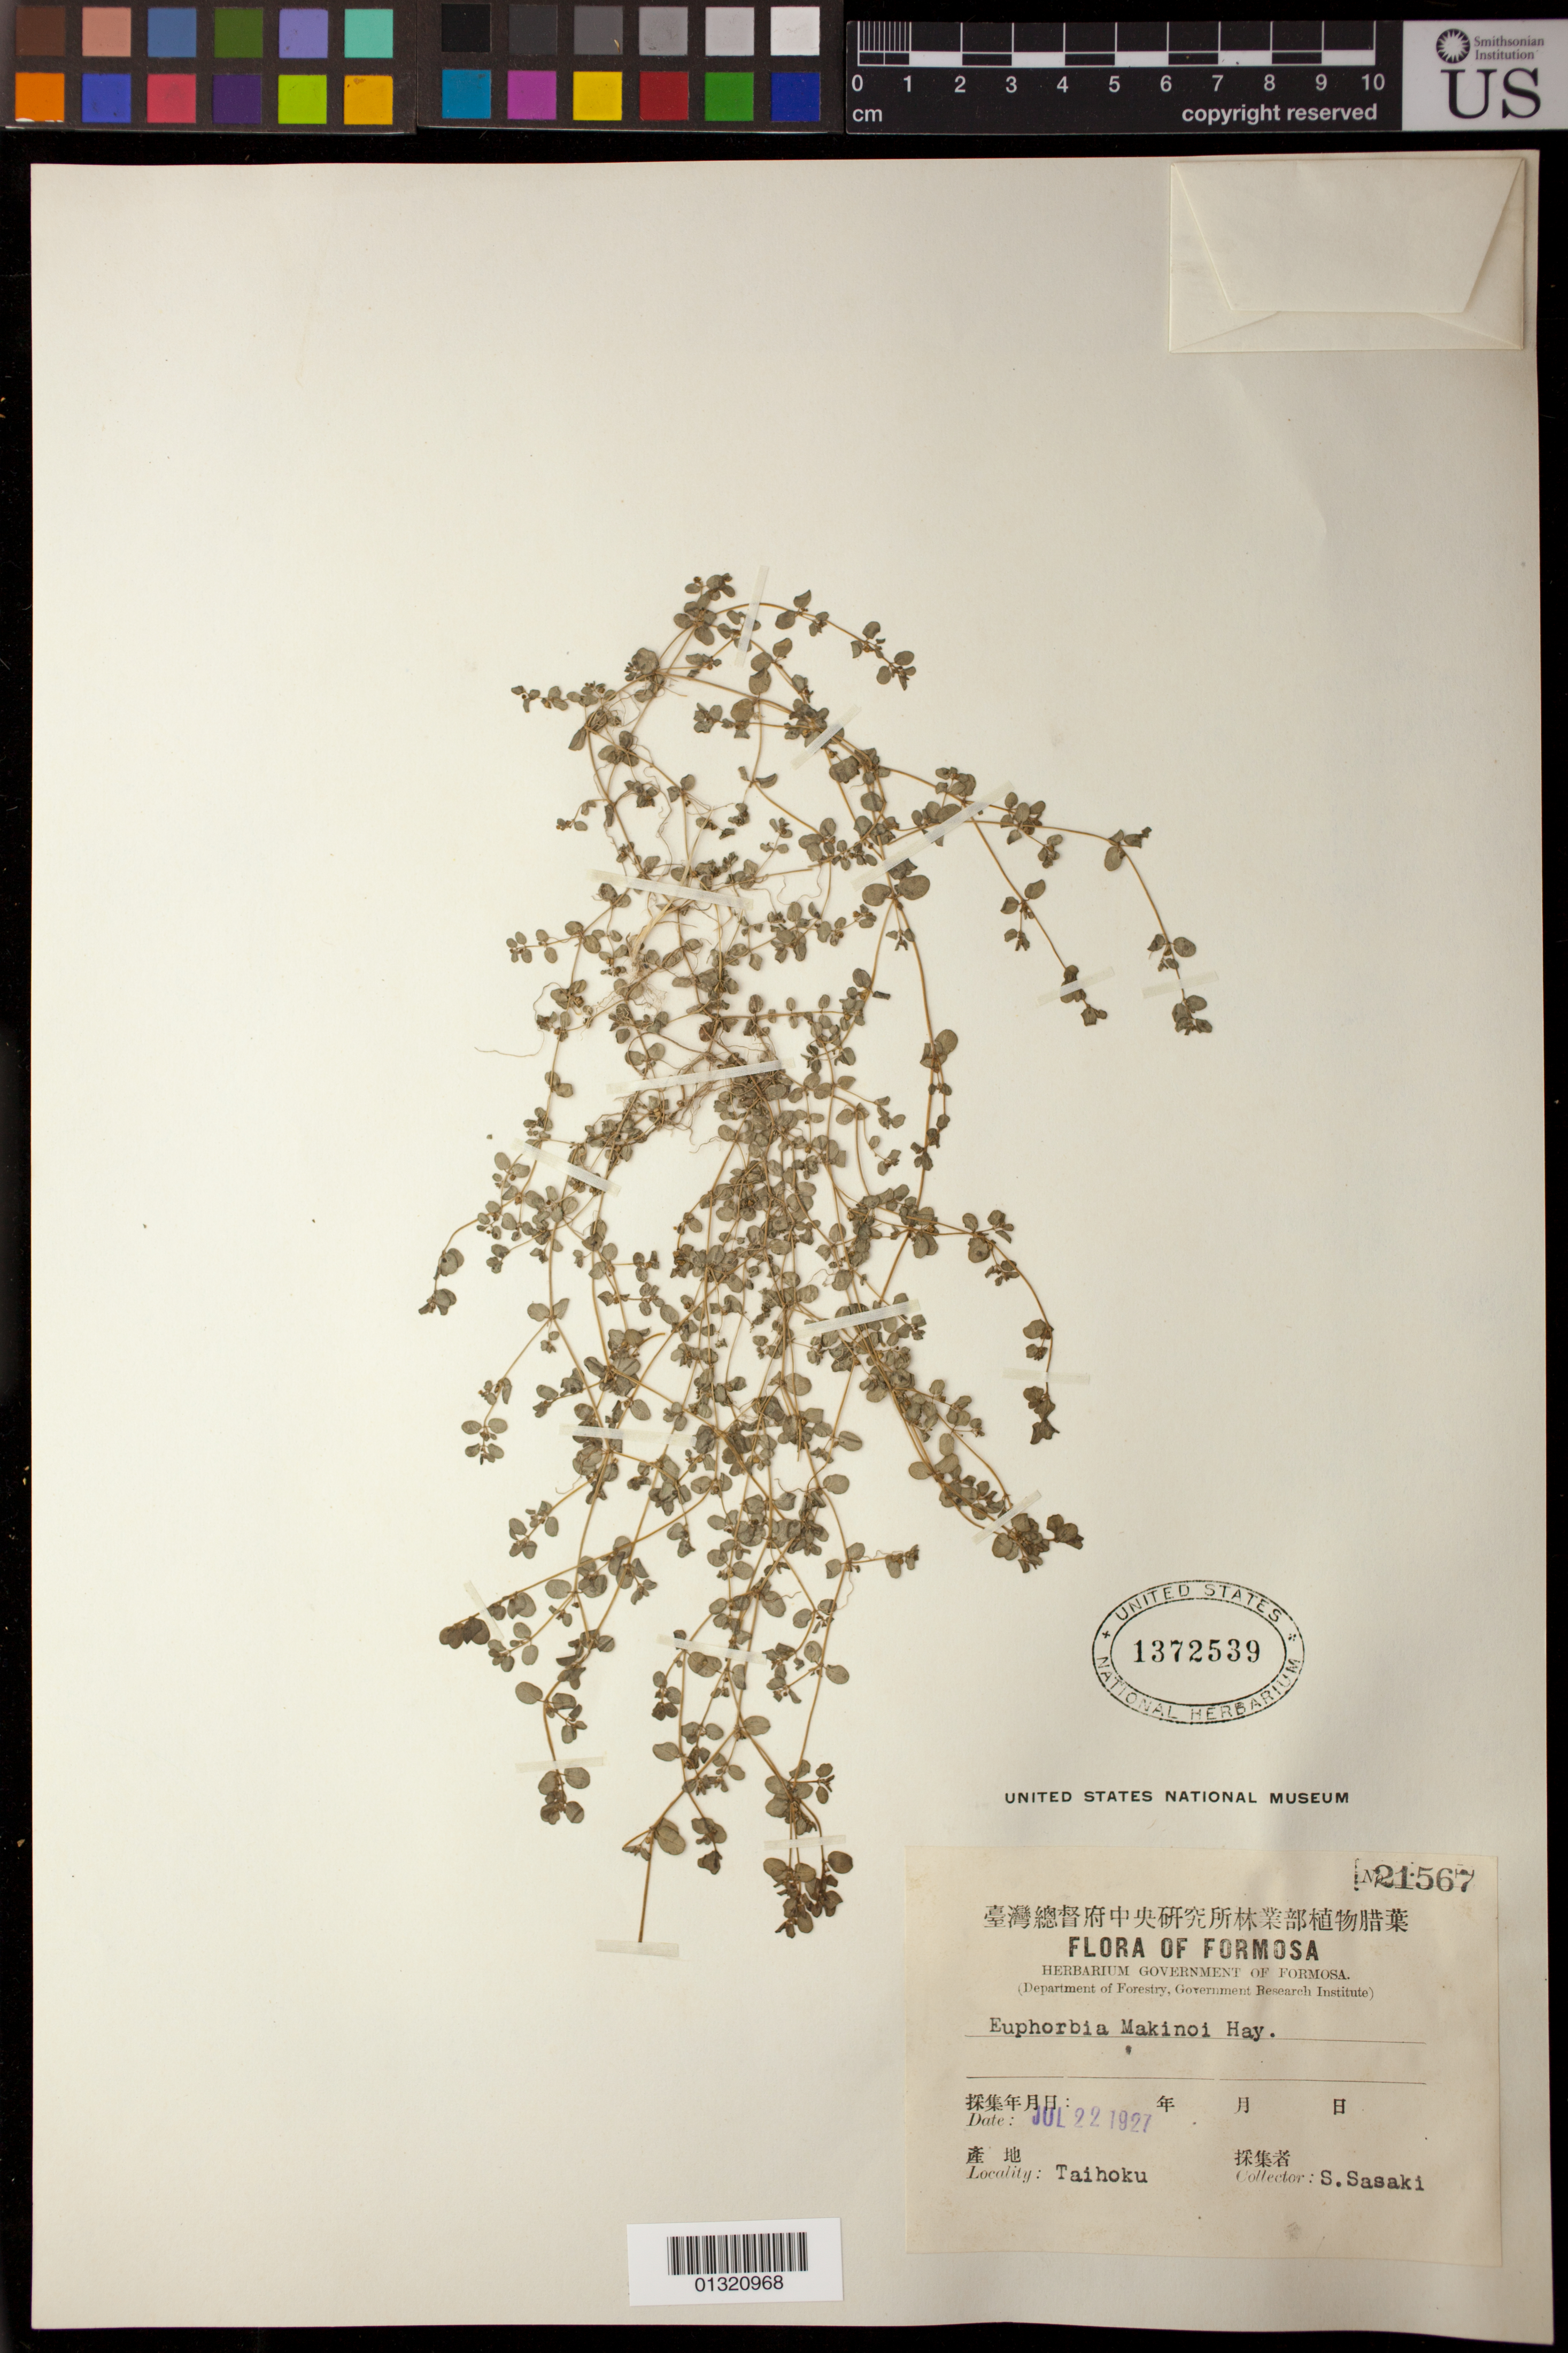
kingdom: Plantae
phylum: Tracheophyta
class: Magnoliopsida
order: Malpighiales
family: Euphorbiaceae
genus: Euphorbia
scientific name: Euphorbia makinoi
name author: Hayata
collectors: S. Sasaki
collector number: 21567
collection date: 1927-07-22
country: Taiwan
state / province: Taipei City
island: Taiwan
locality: Taihoku [now part of Keelung, New Taipei]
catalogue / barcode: US 1372539